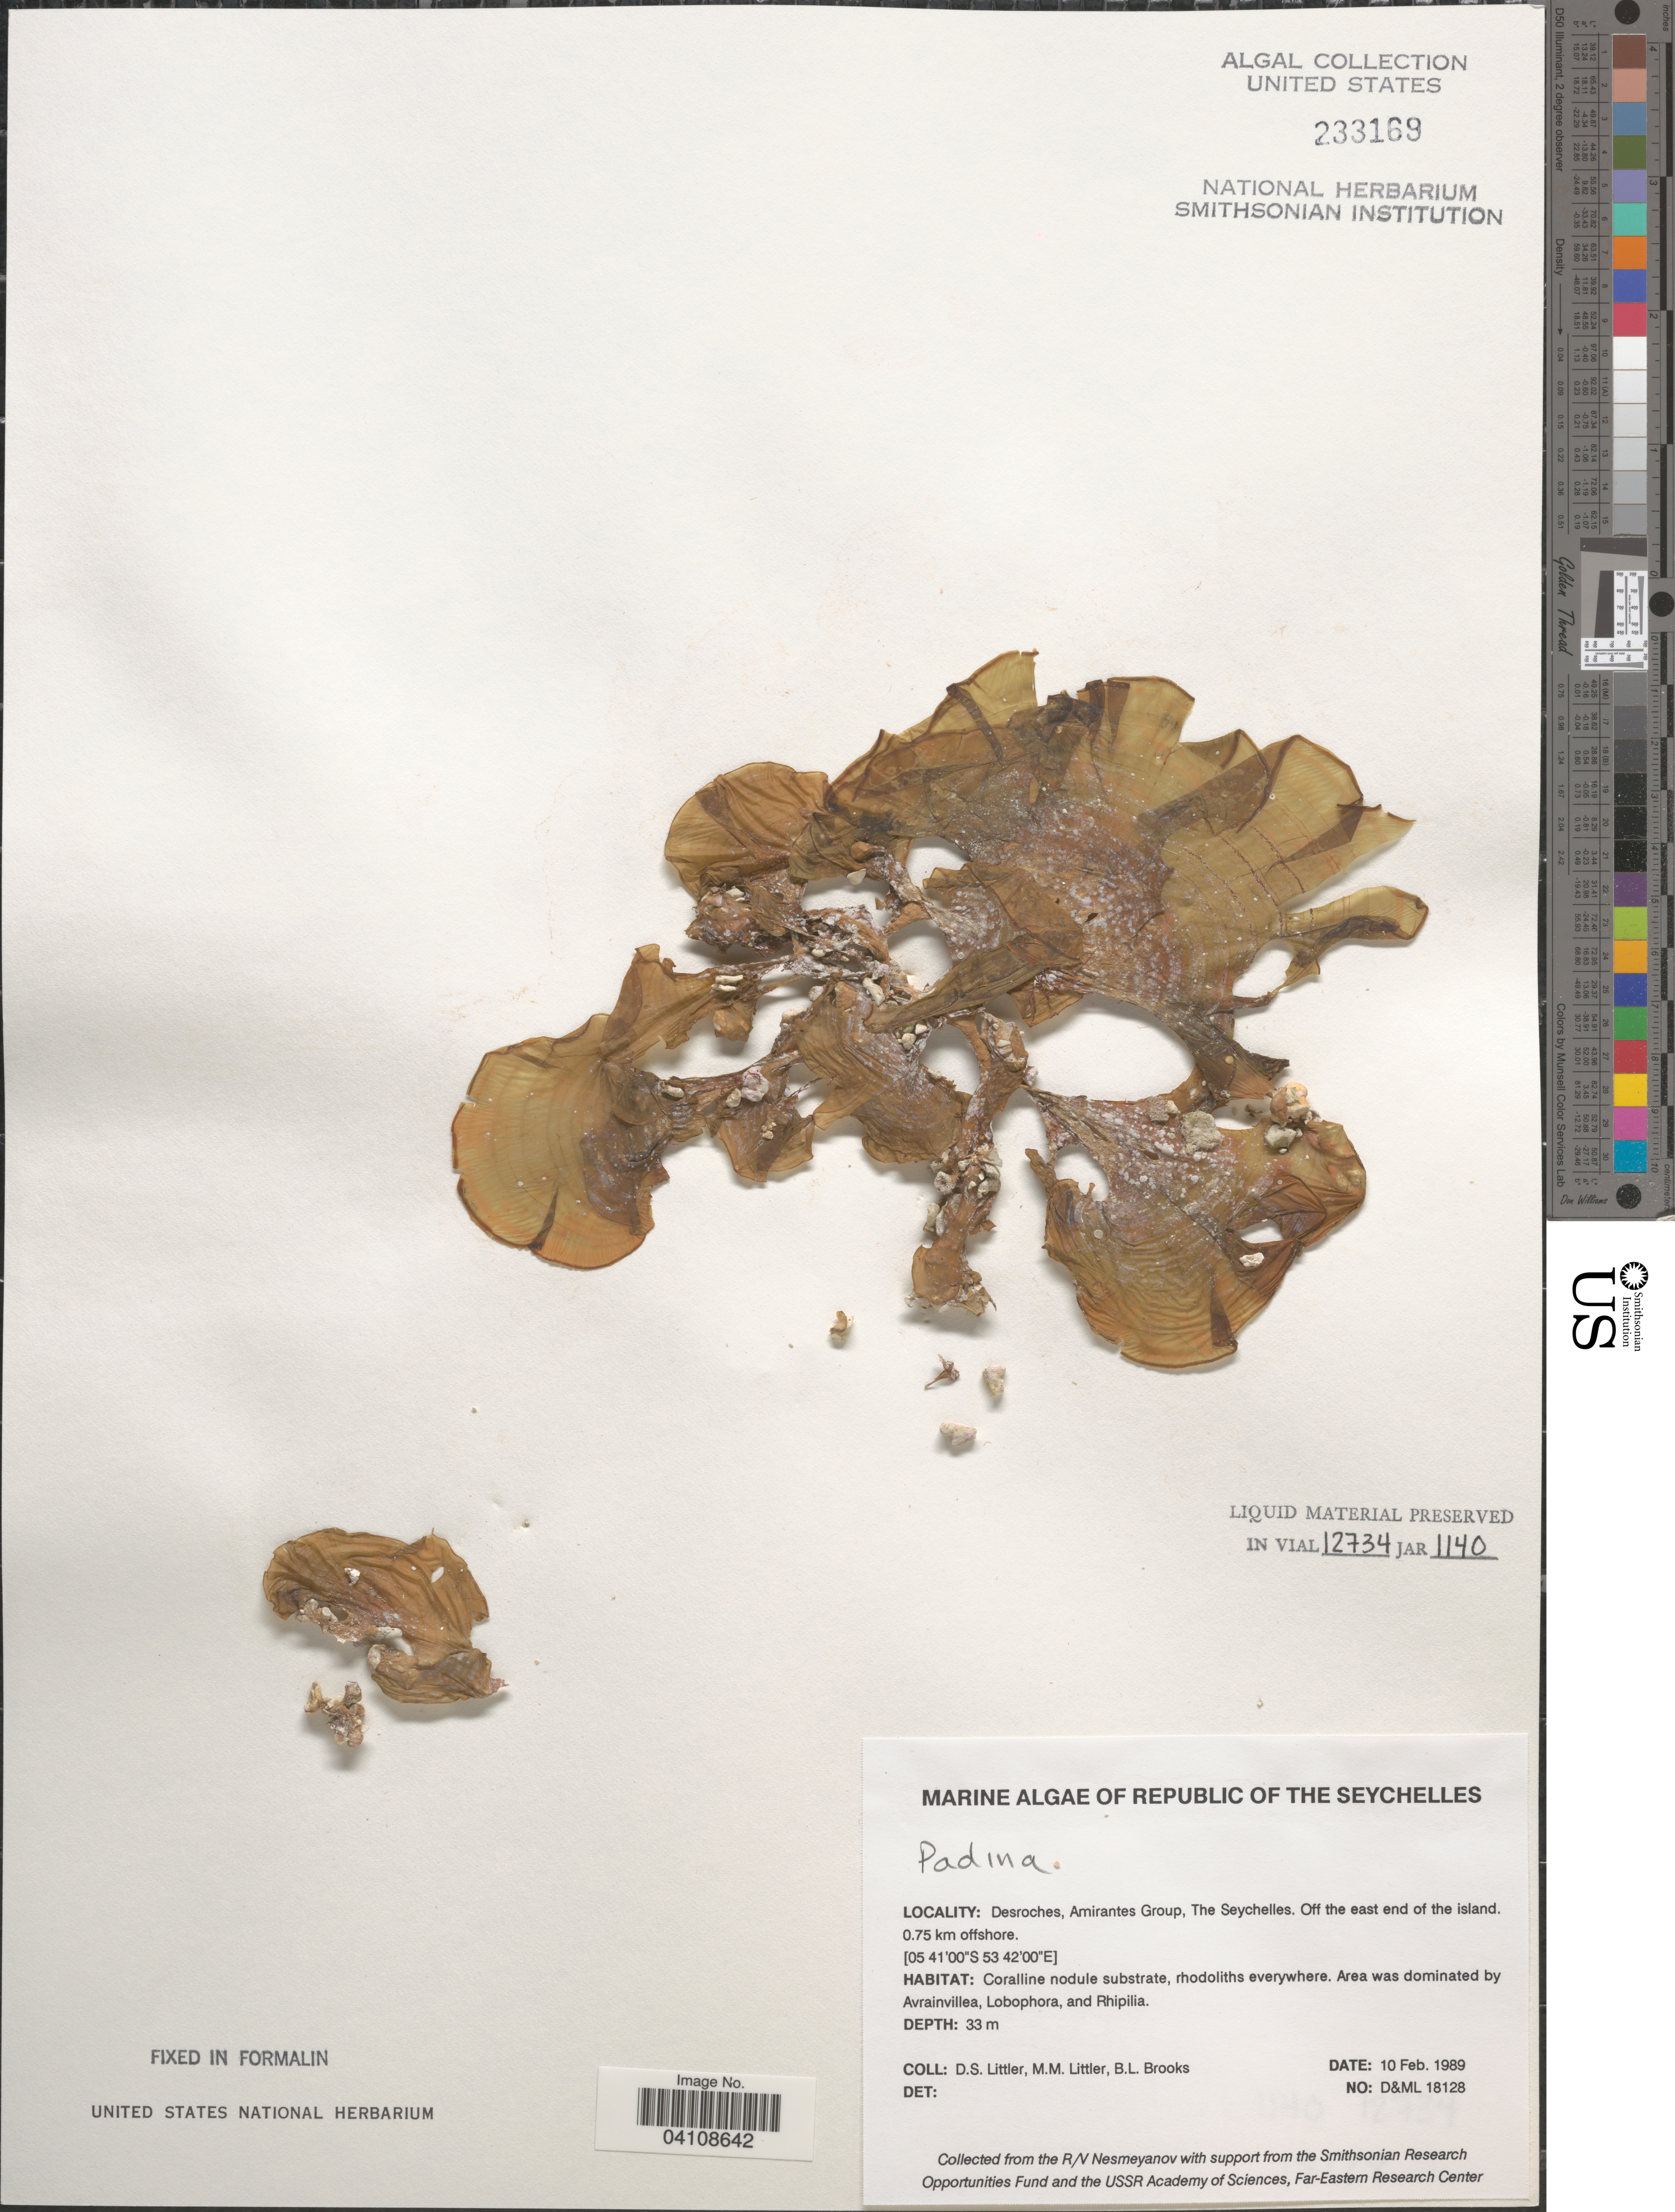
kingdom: Chromista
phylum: Ochrophyta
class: Phaeophyceae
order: Dictyotales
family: Dictyotaceae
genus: Padina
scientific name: Padina sp.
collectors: D. S. Littler & B. Brooks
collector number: D&ML18128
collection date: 1989-02-10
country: Seychelles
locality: Republic of The Seychelles. Desroches, Amirantes Group. Off the east end of the island. 0.75 km offshore.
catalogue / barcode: US 233169